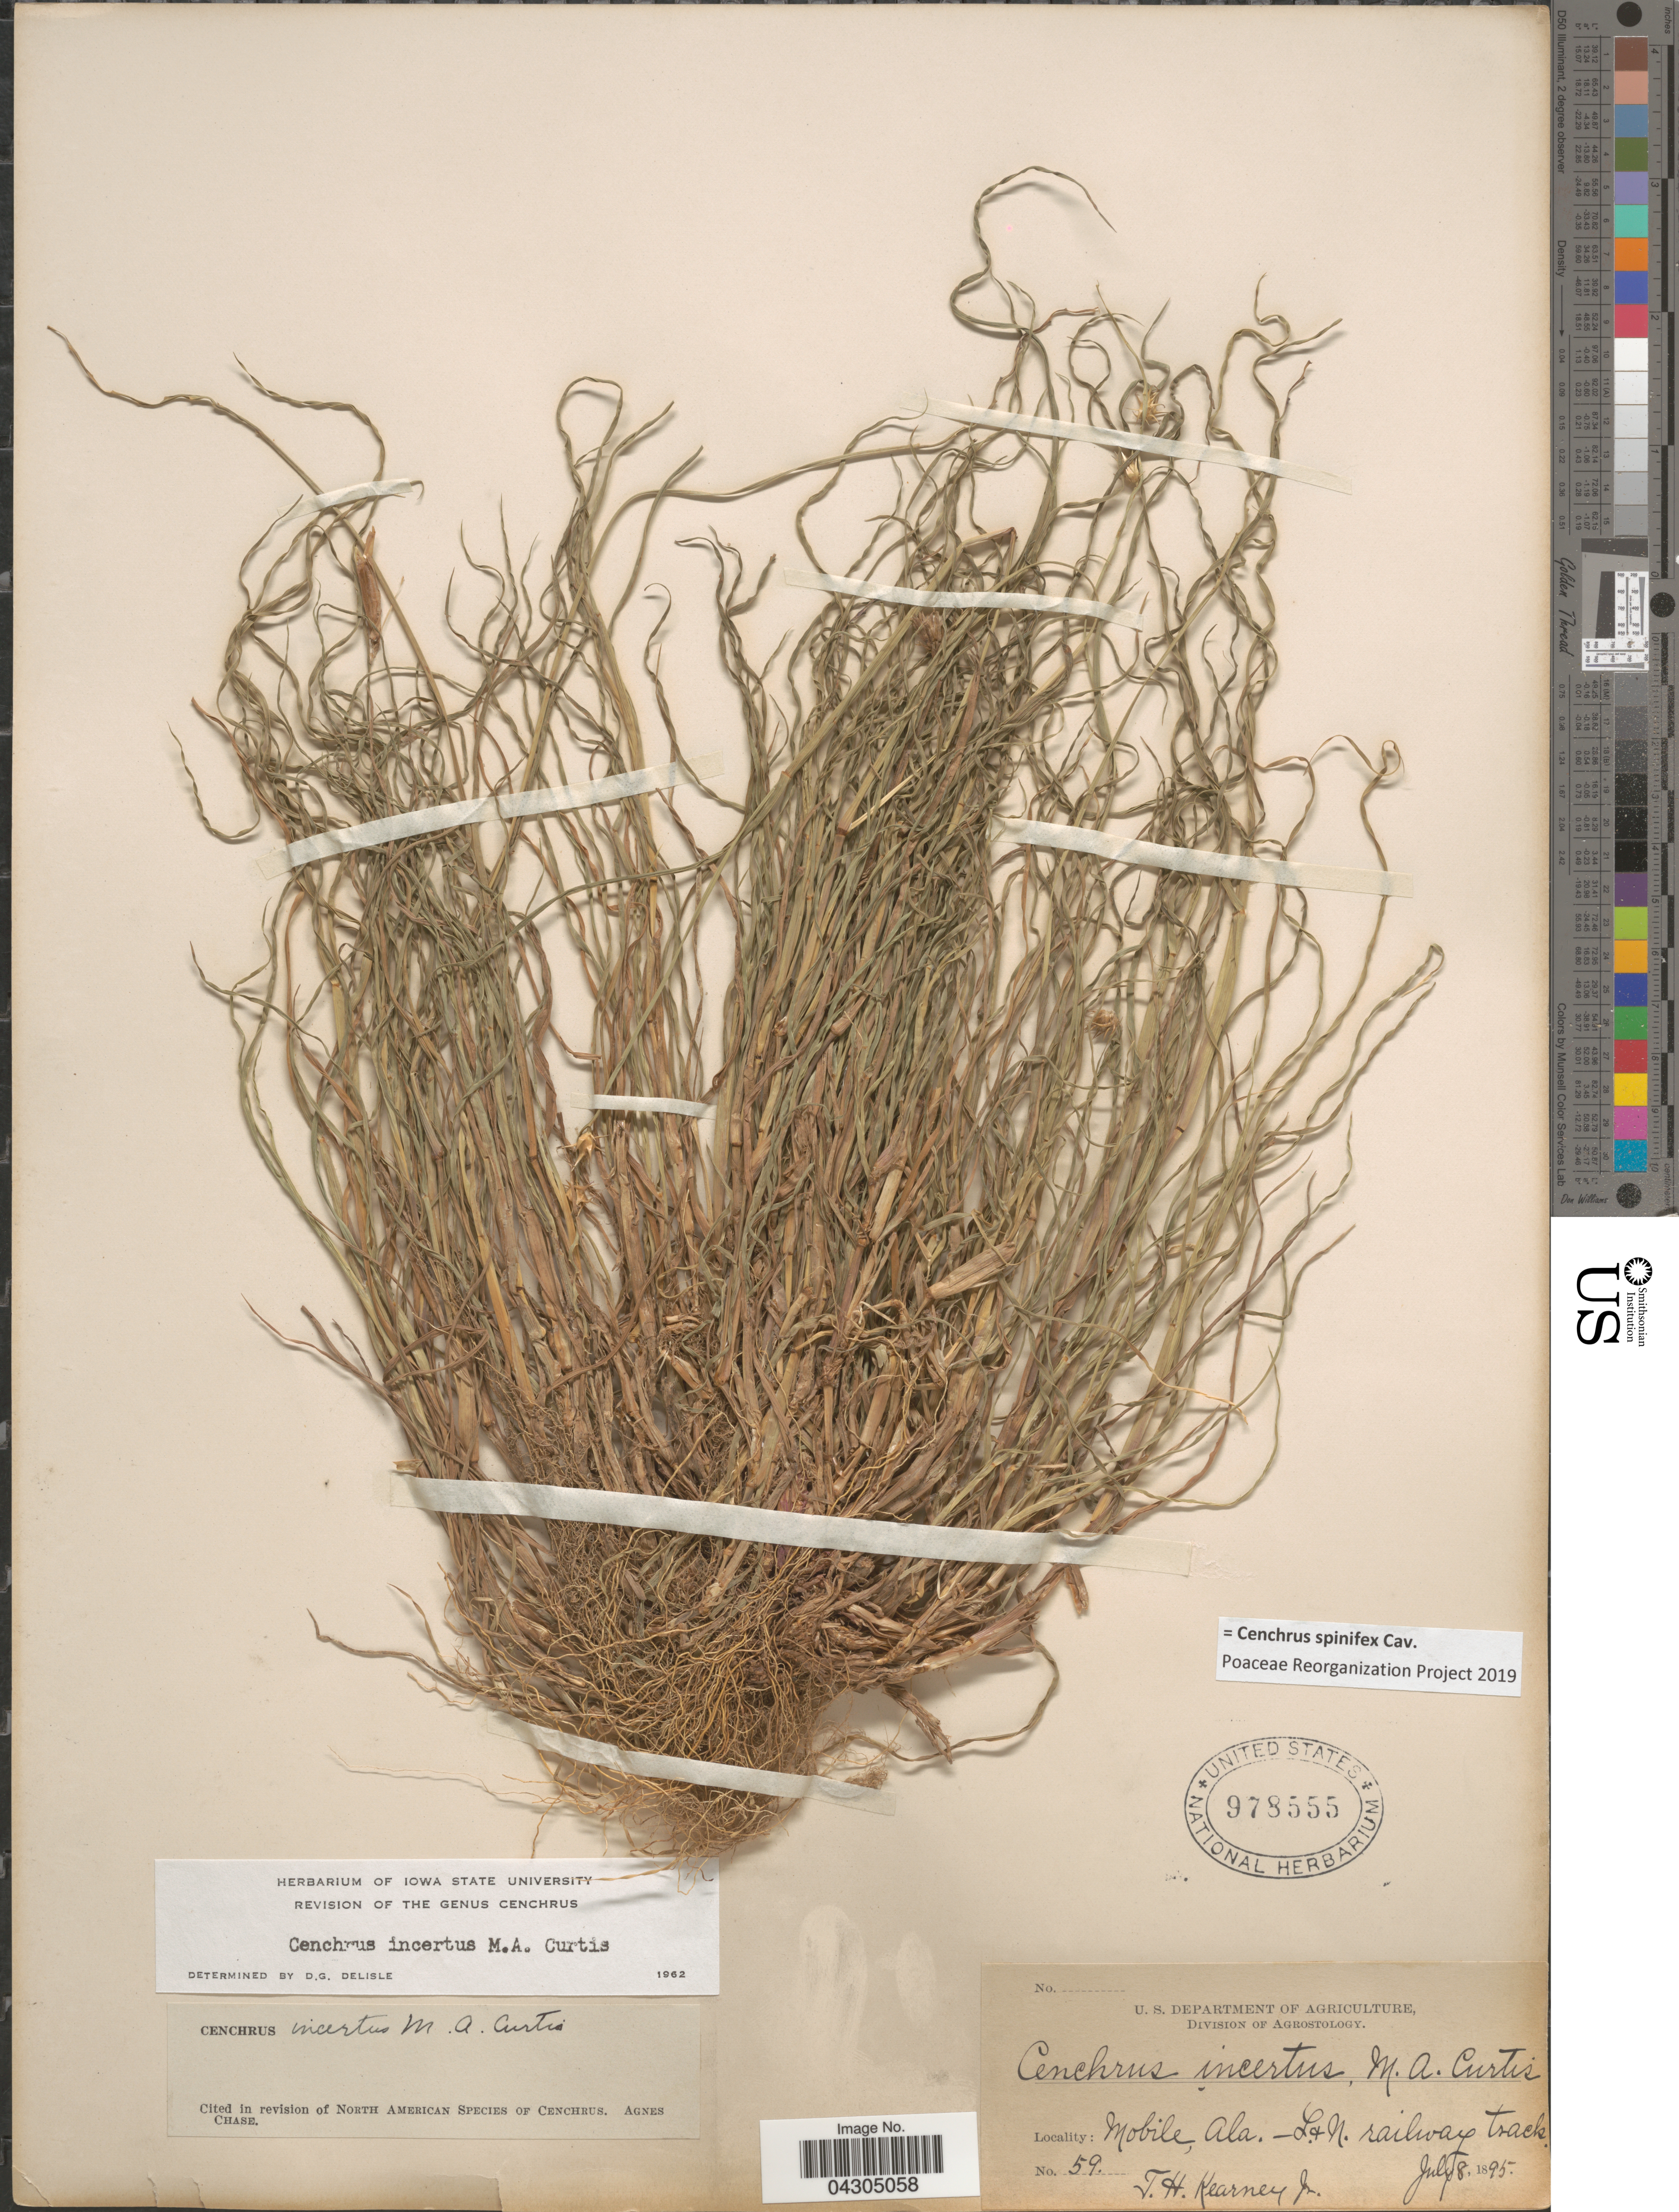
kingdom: Plantae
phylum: Tracheophyta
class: Liliopsida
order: Poales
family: Poaceae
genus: Cenchrus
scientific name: Cenchrus spinifex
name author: Cav.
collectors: T. H. Kearney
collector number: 59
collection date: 1895-07-08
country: United States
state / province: Alabama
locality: Mobile. - L. + N. railway track.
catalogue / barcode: US 978555